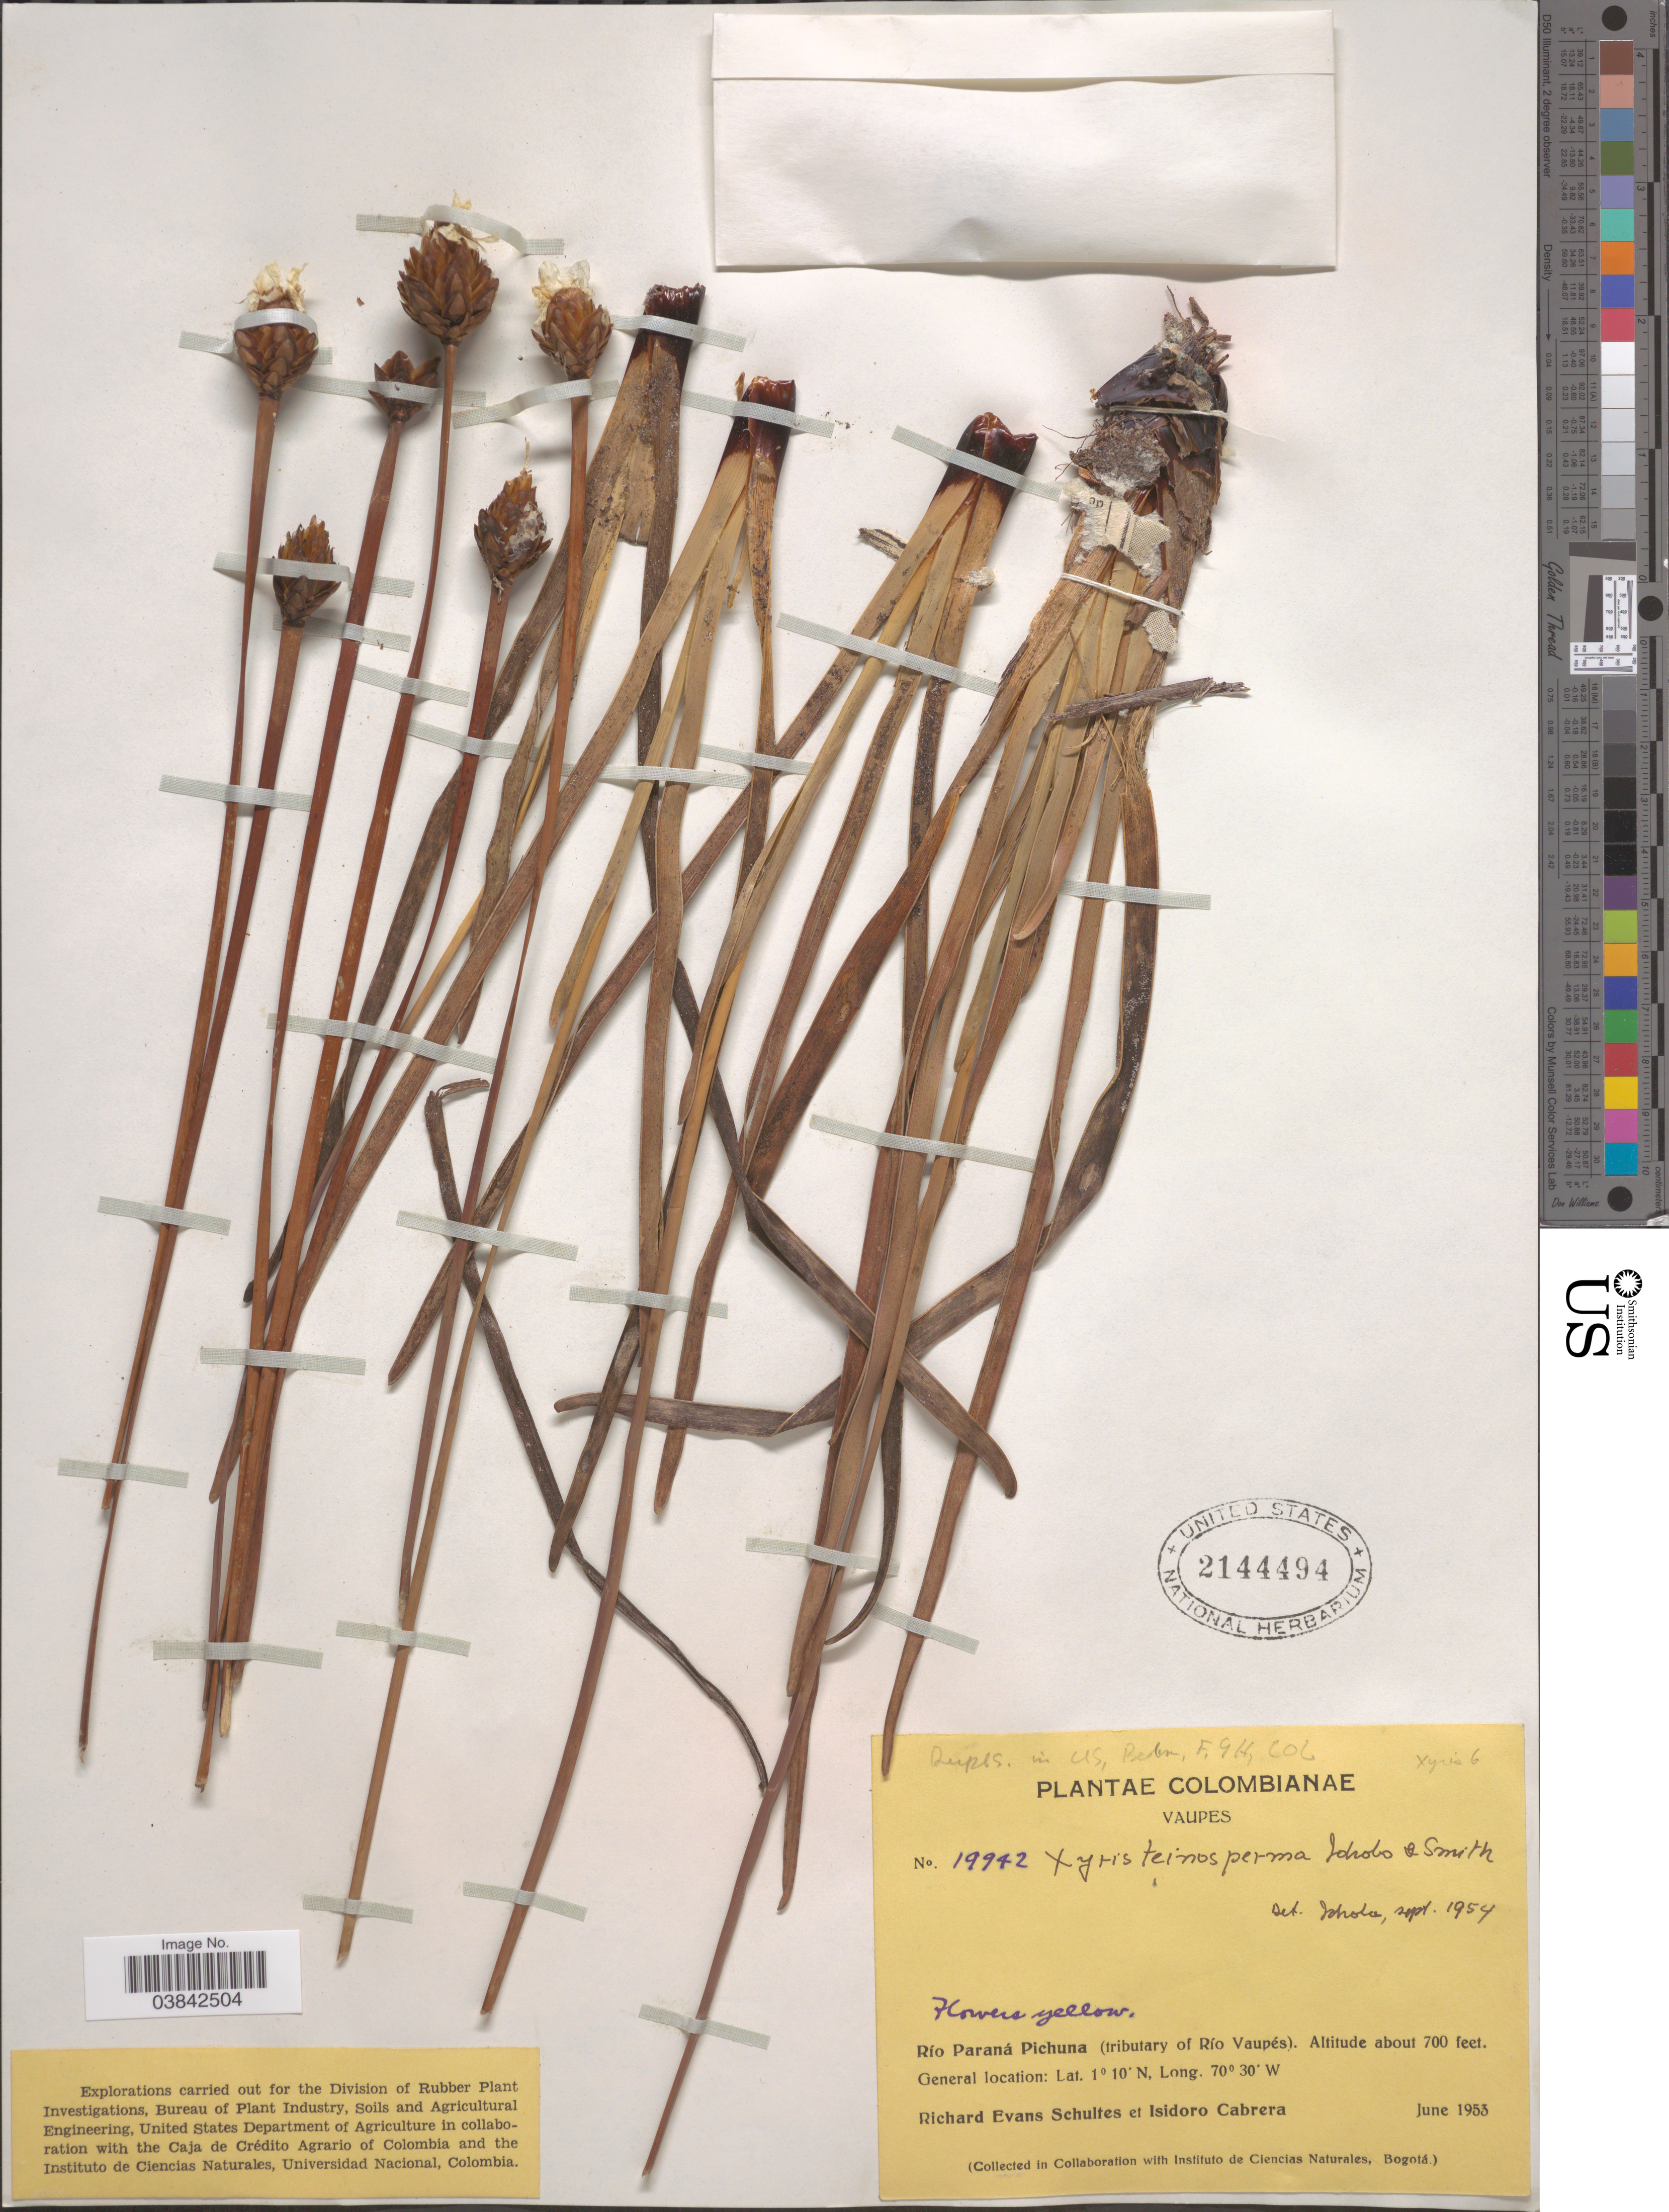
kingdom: Plantae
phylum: Tracheophyta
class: Liliopsida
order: Poales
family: Xyridaceae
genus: Xyris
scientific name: Xyris teinosperma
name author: Idrobo & L.B. Sm.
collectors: R. E. Schultes & I. Cabrera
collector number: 19942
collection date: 1953-06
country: Colombia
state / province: Vaupés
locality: Río Paraná Pichuna (tributary of Río Vaupés).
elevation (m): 213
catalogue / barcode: US 2144494